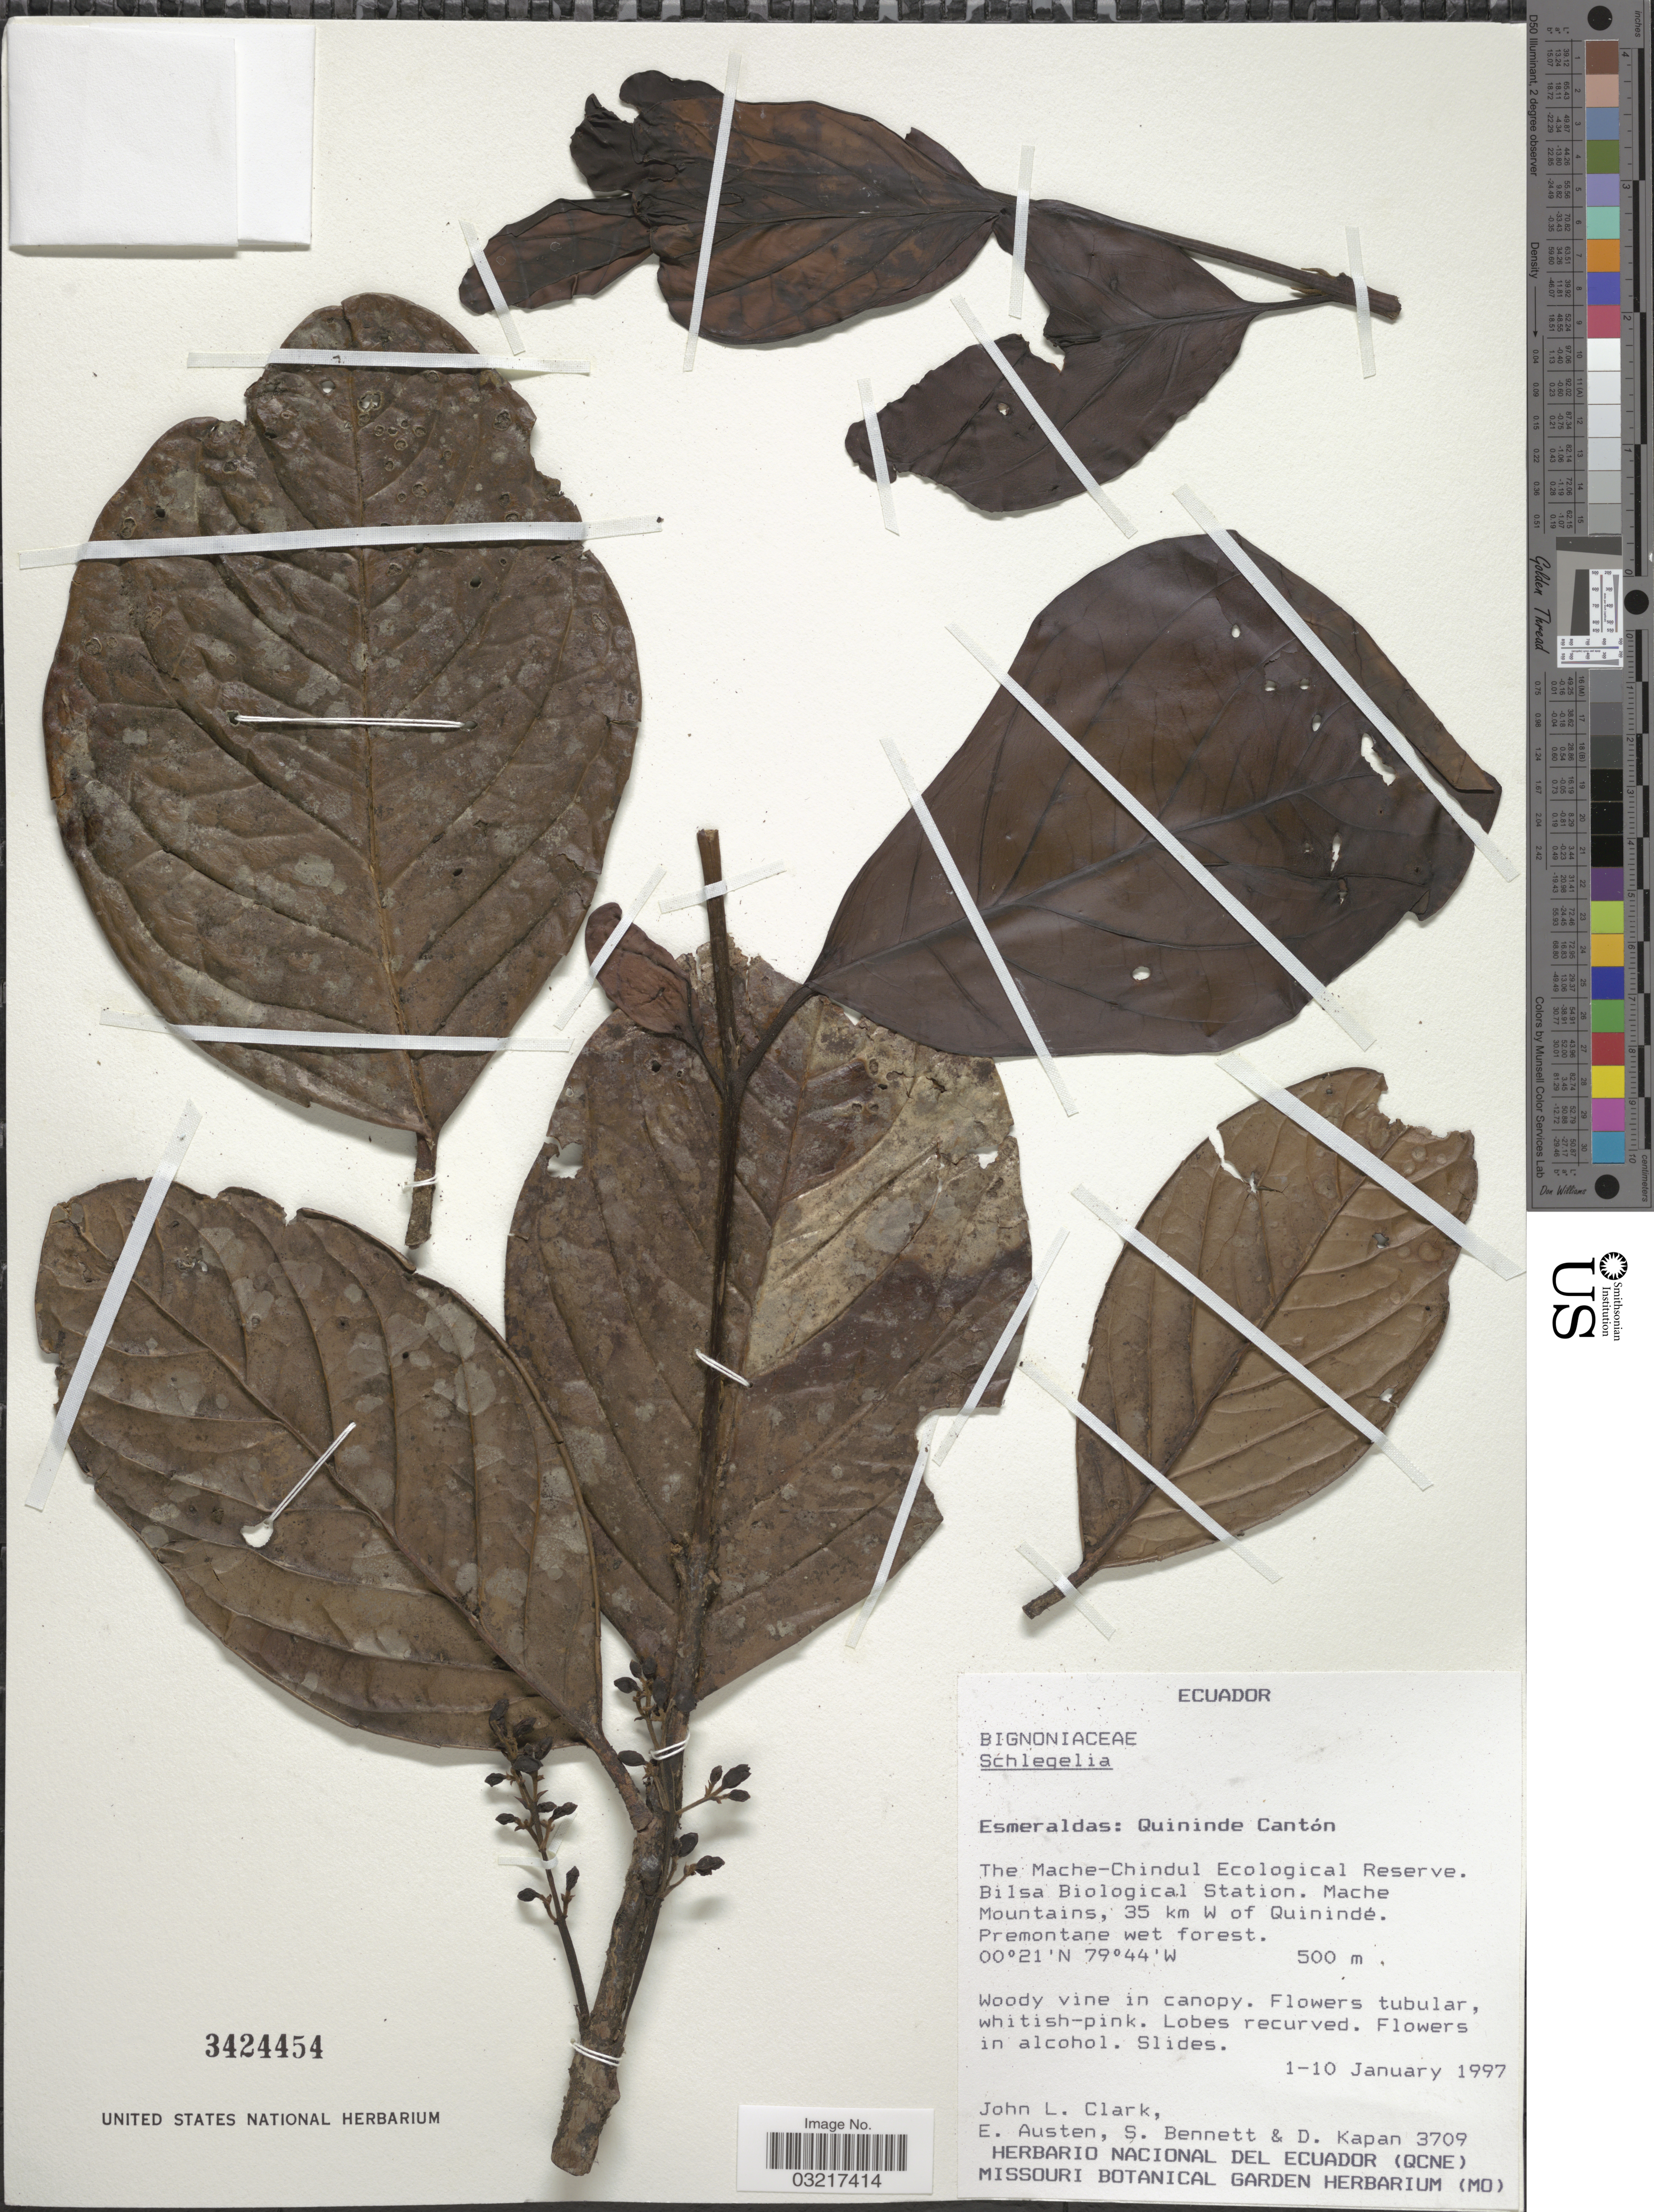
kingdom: Plantae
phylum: Tracheophyta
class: Magnoliopsida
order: Lamiales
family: Schlegeliaceae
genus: Schlegelia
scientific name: Schlegelia sp.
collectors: J. L. Clark, E. Austen, S. Bennett & D. Kapan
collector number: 3709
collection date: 1997-01-01/1997-01-10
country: Ecuador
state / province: Esmeraldas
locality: Quininde Cantón. The Mache-Chindul Ecological Reserve. Bilsa Biological Station. Mache Mountains, 35 km W of Quinindé. Premontane wet forest.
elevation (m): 500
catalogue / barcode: US 3424454